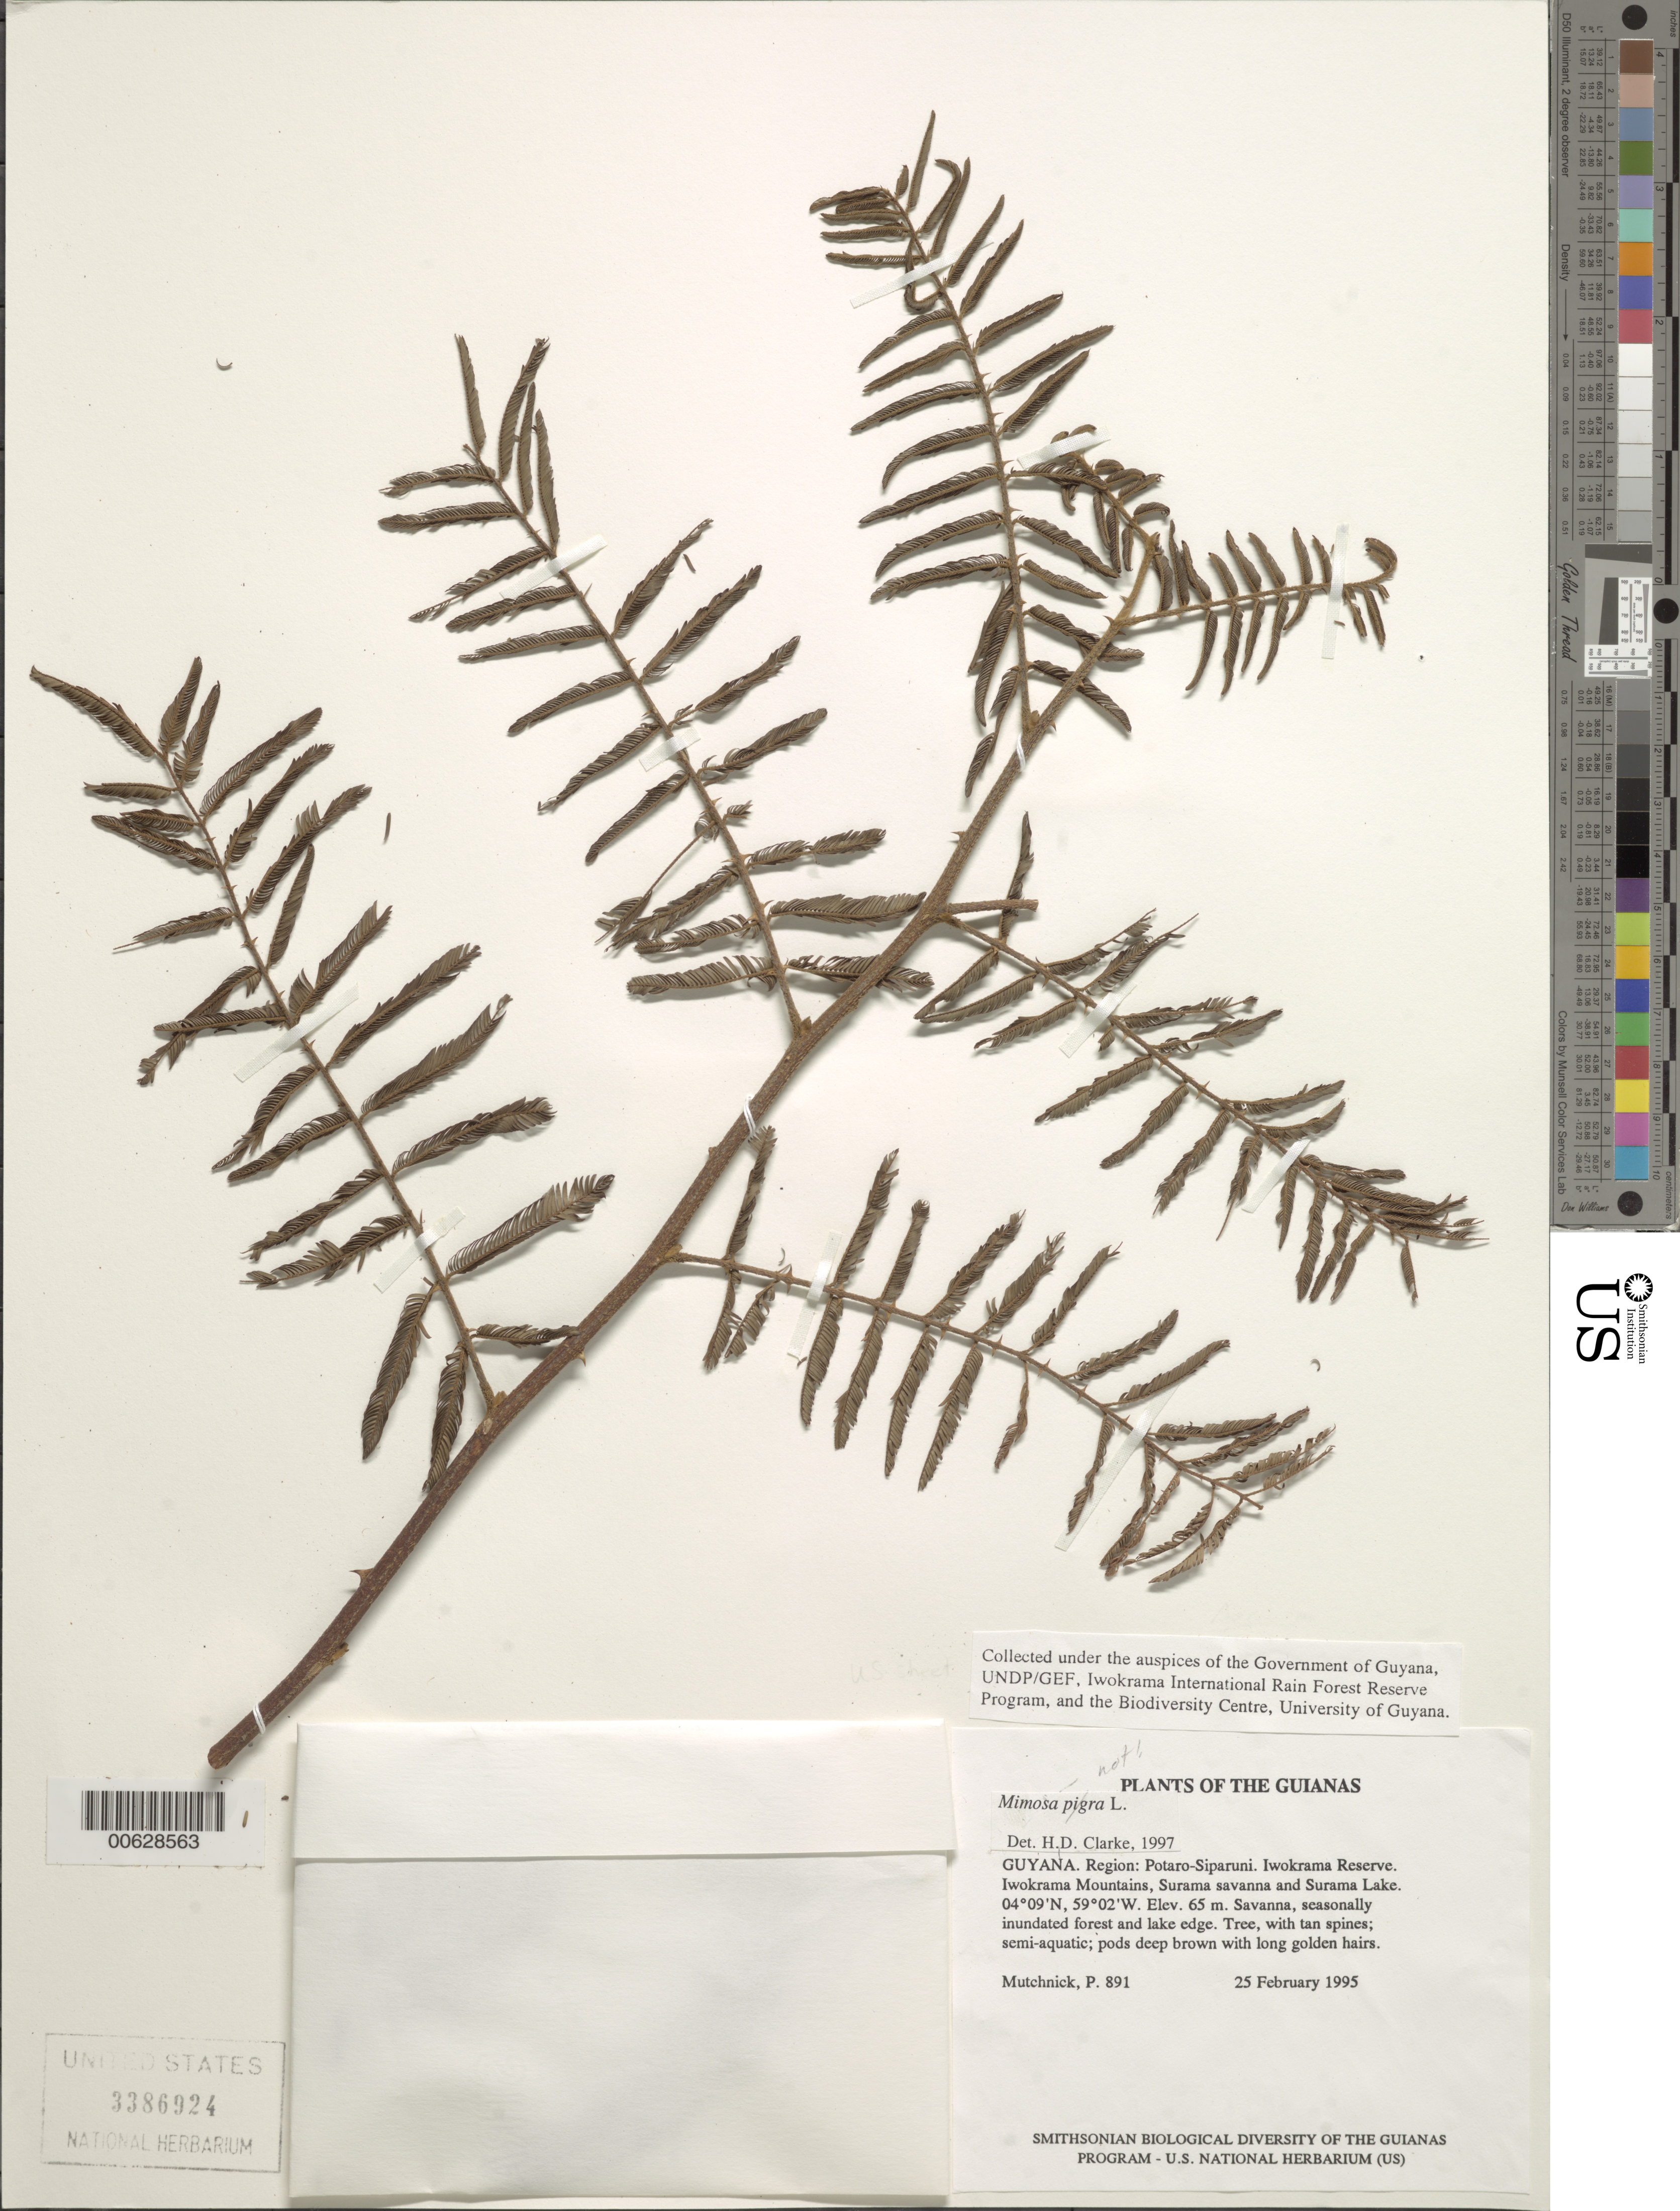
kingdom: Plantae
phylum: Tracheophyta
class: Magnoliopsida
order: Fabales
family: Fabaceae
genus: Mimosa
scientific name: Mimosa sp.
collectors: P. Mutchnick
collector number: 891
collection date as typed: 25 February 1995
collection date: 1995-02-25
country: Guyana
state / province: Potaro-Siparuni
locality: Iwokrama Reserve. Iwokrama Mountains, Surama savanna and Surama Lake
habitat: Savanna, seasonally inundated forest and lake edge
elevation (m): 65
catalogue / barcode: US 3386924